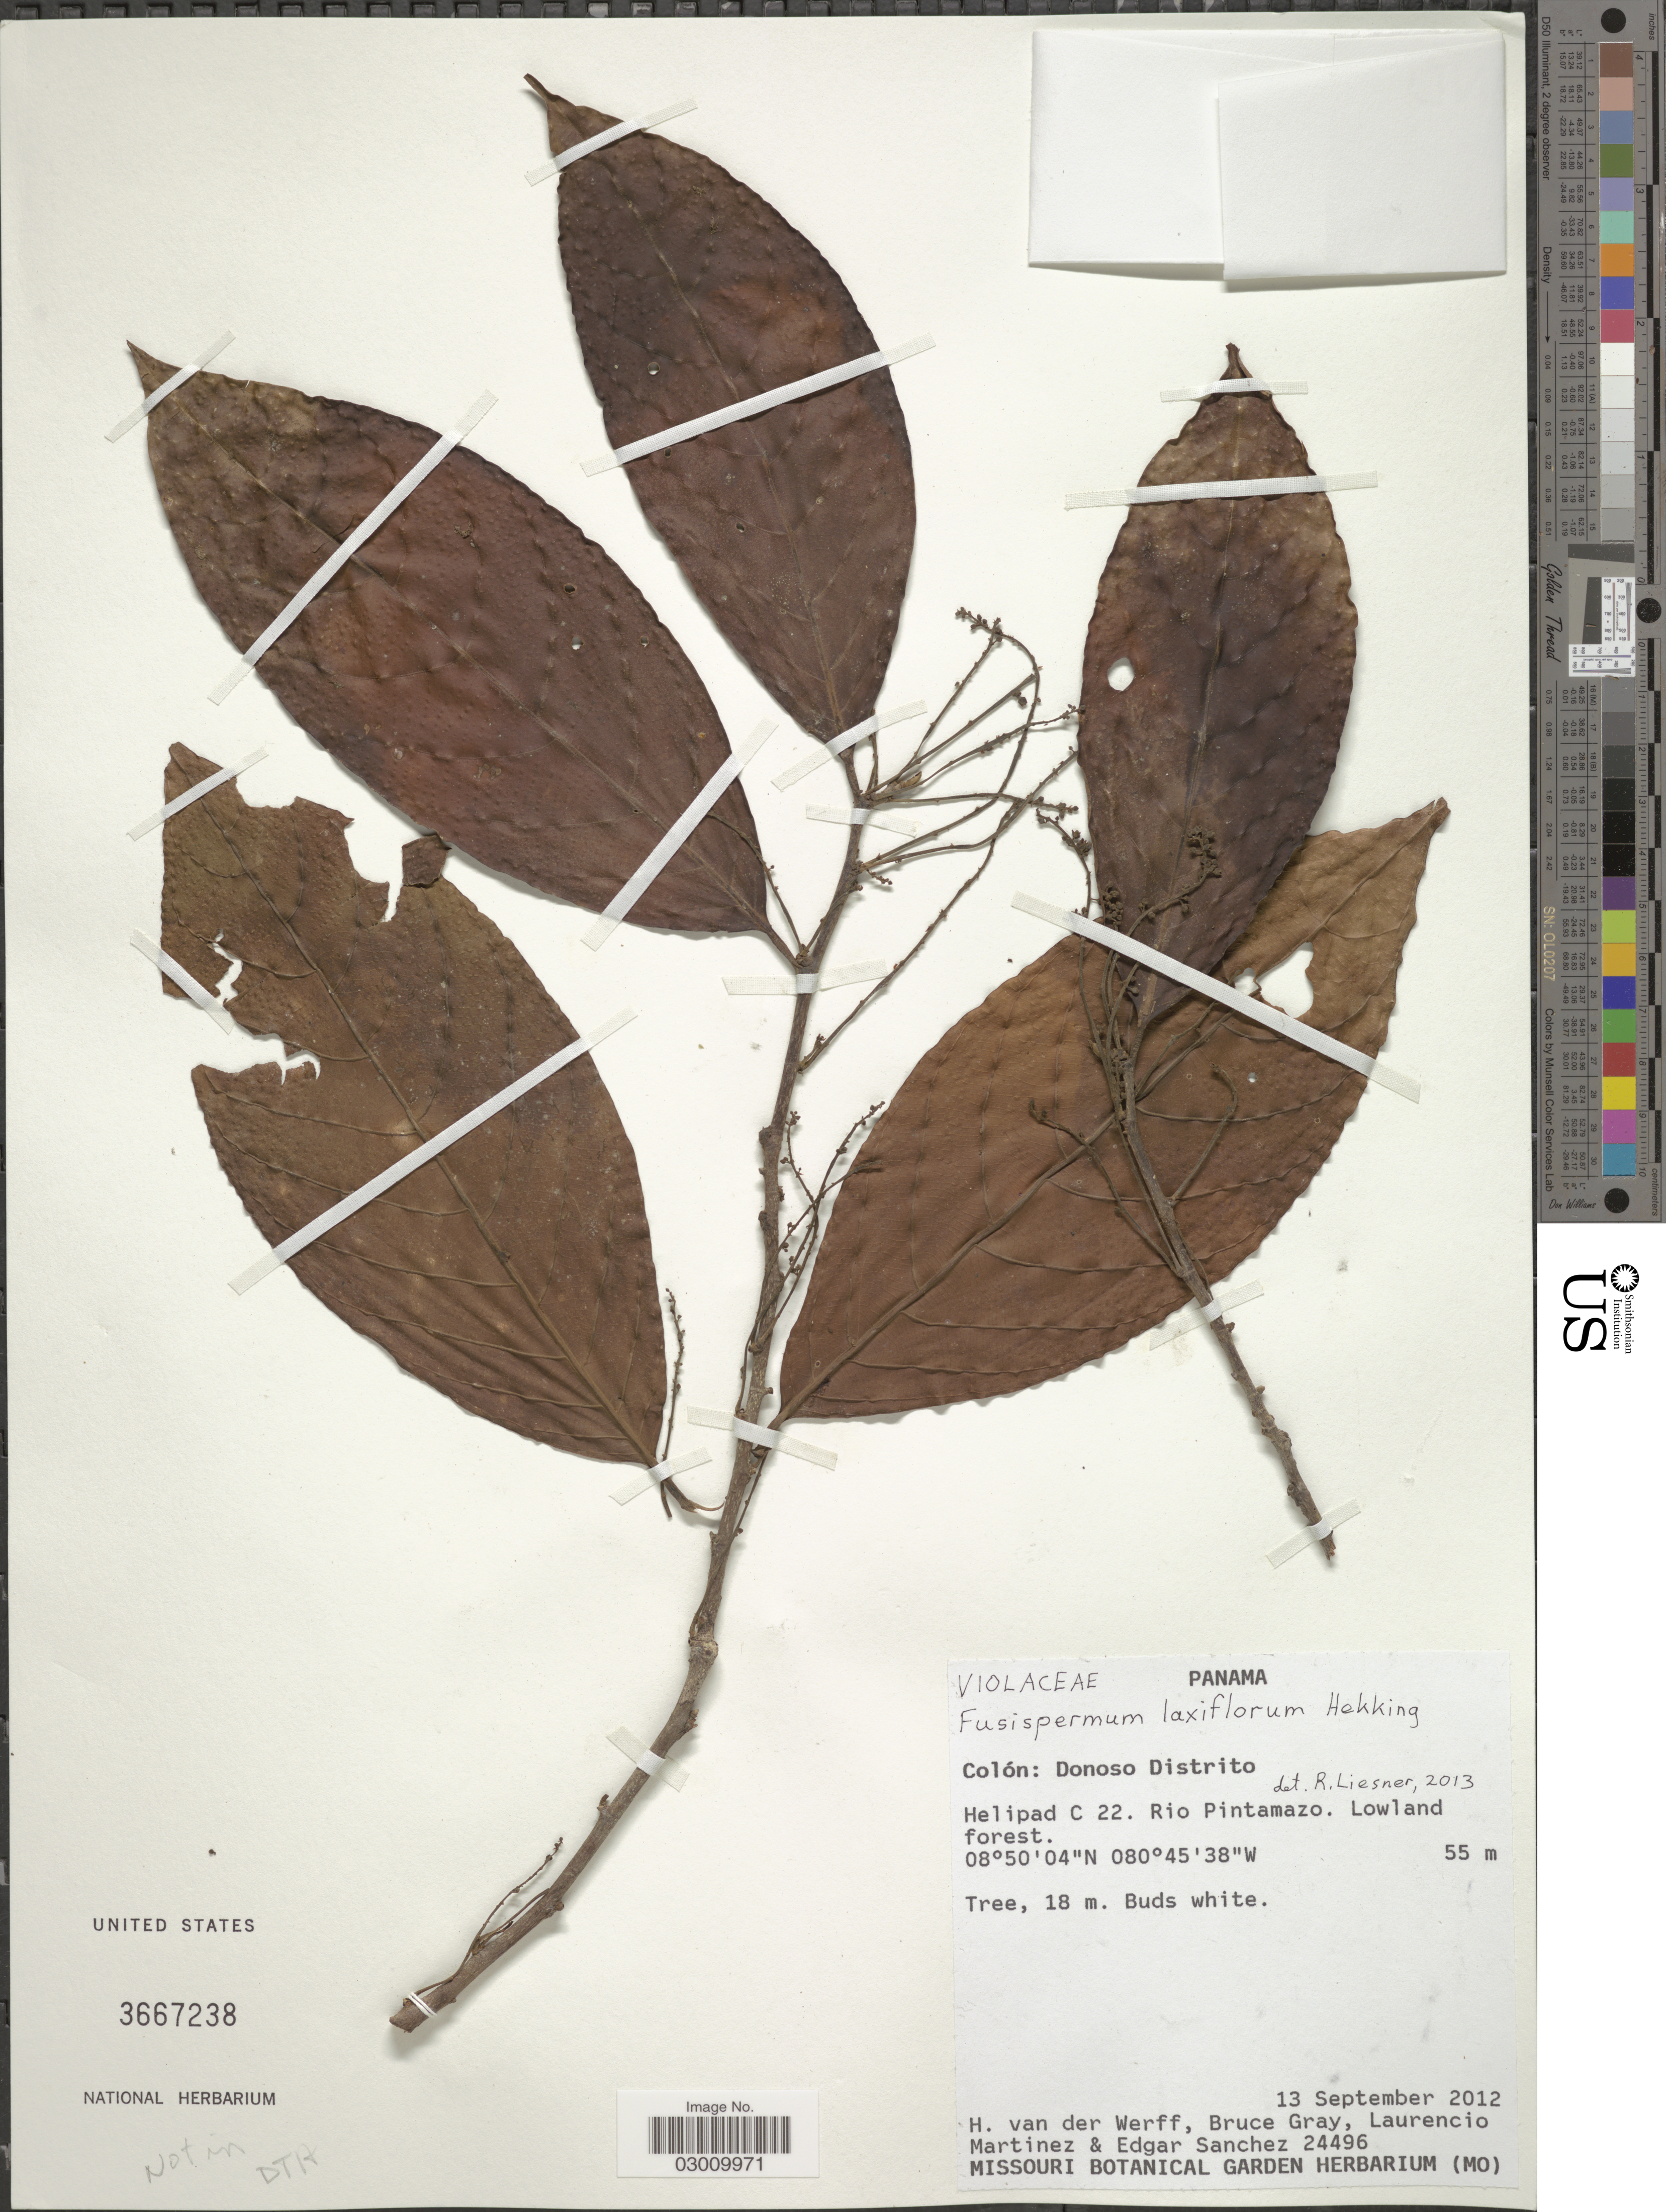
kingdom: Plantae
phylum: Tracheophyta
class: Magnoliopsida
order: Malpighiales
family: Violaceae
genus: Fusispermum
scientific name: Fusispermum laxiflorum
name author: Hekking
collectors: H. van der Werff, B. Gray, L. Martinez & E. Sanchez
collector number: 24496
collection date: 2012-09-13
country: Panama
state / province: Colón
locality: Colón: Donoso Distrito, Helipad C 22, Rio Pintamazo.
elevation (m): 55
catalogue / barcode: US 3667238